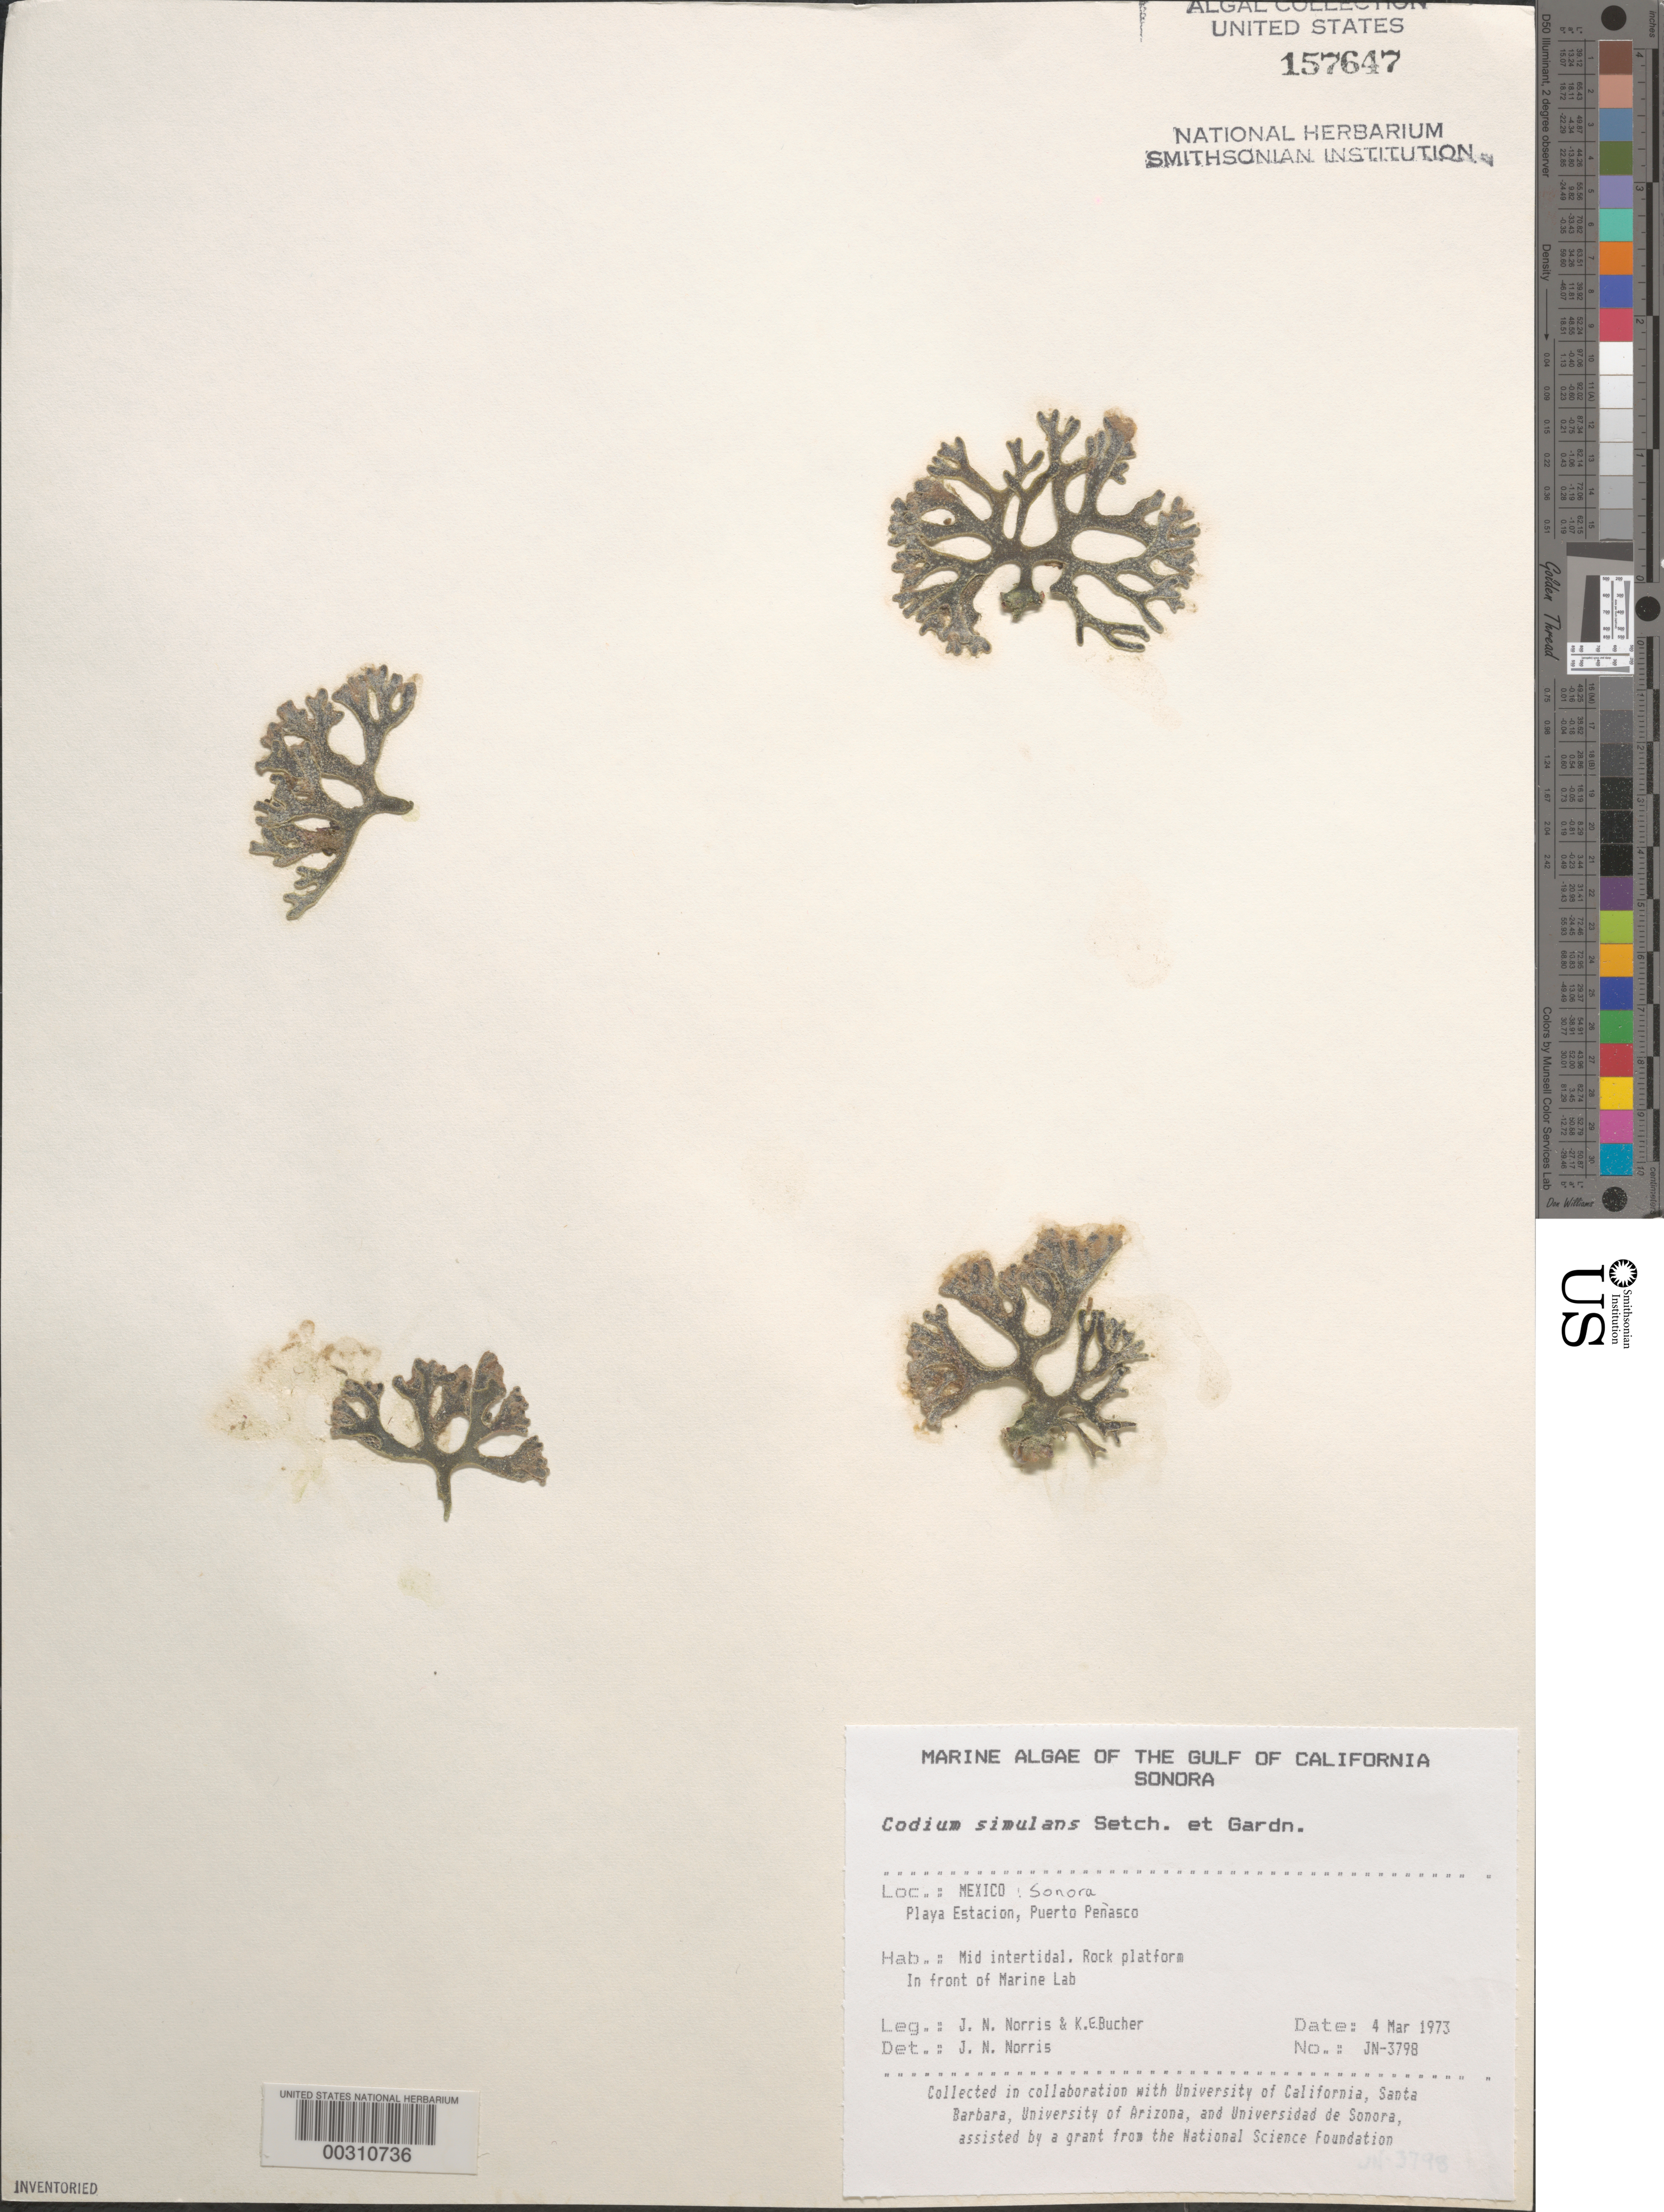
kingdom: Plantae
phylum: Chlorophyta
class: Ulvophyceae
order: Bryopsidales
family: Codiaceae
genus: Codium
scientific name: Codium simulans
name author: Setch. & N.L. Gardner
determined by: Norris, James N.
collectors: J. N. Norris & K. E. Bucher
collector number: JN-3798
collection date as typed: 04 Mar 1973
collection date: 1973-03-04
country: Mexico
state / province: Sonora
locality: Playa Estacion, Puerto Penasco, marine laboratory shore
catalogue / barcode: US 157647